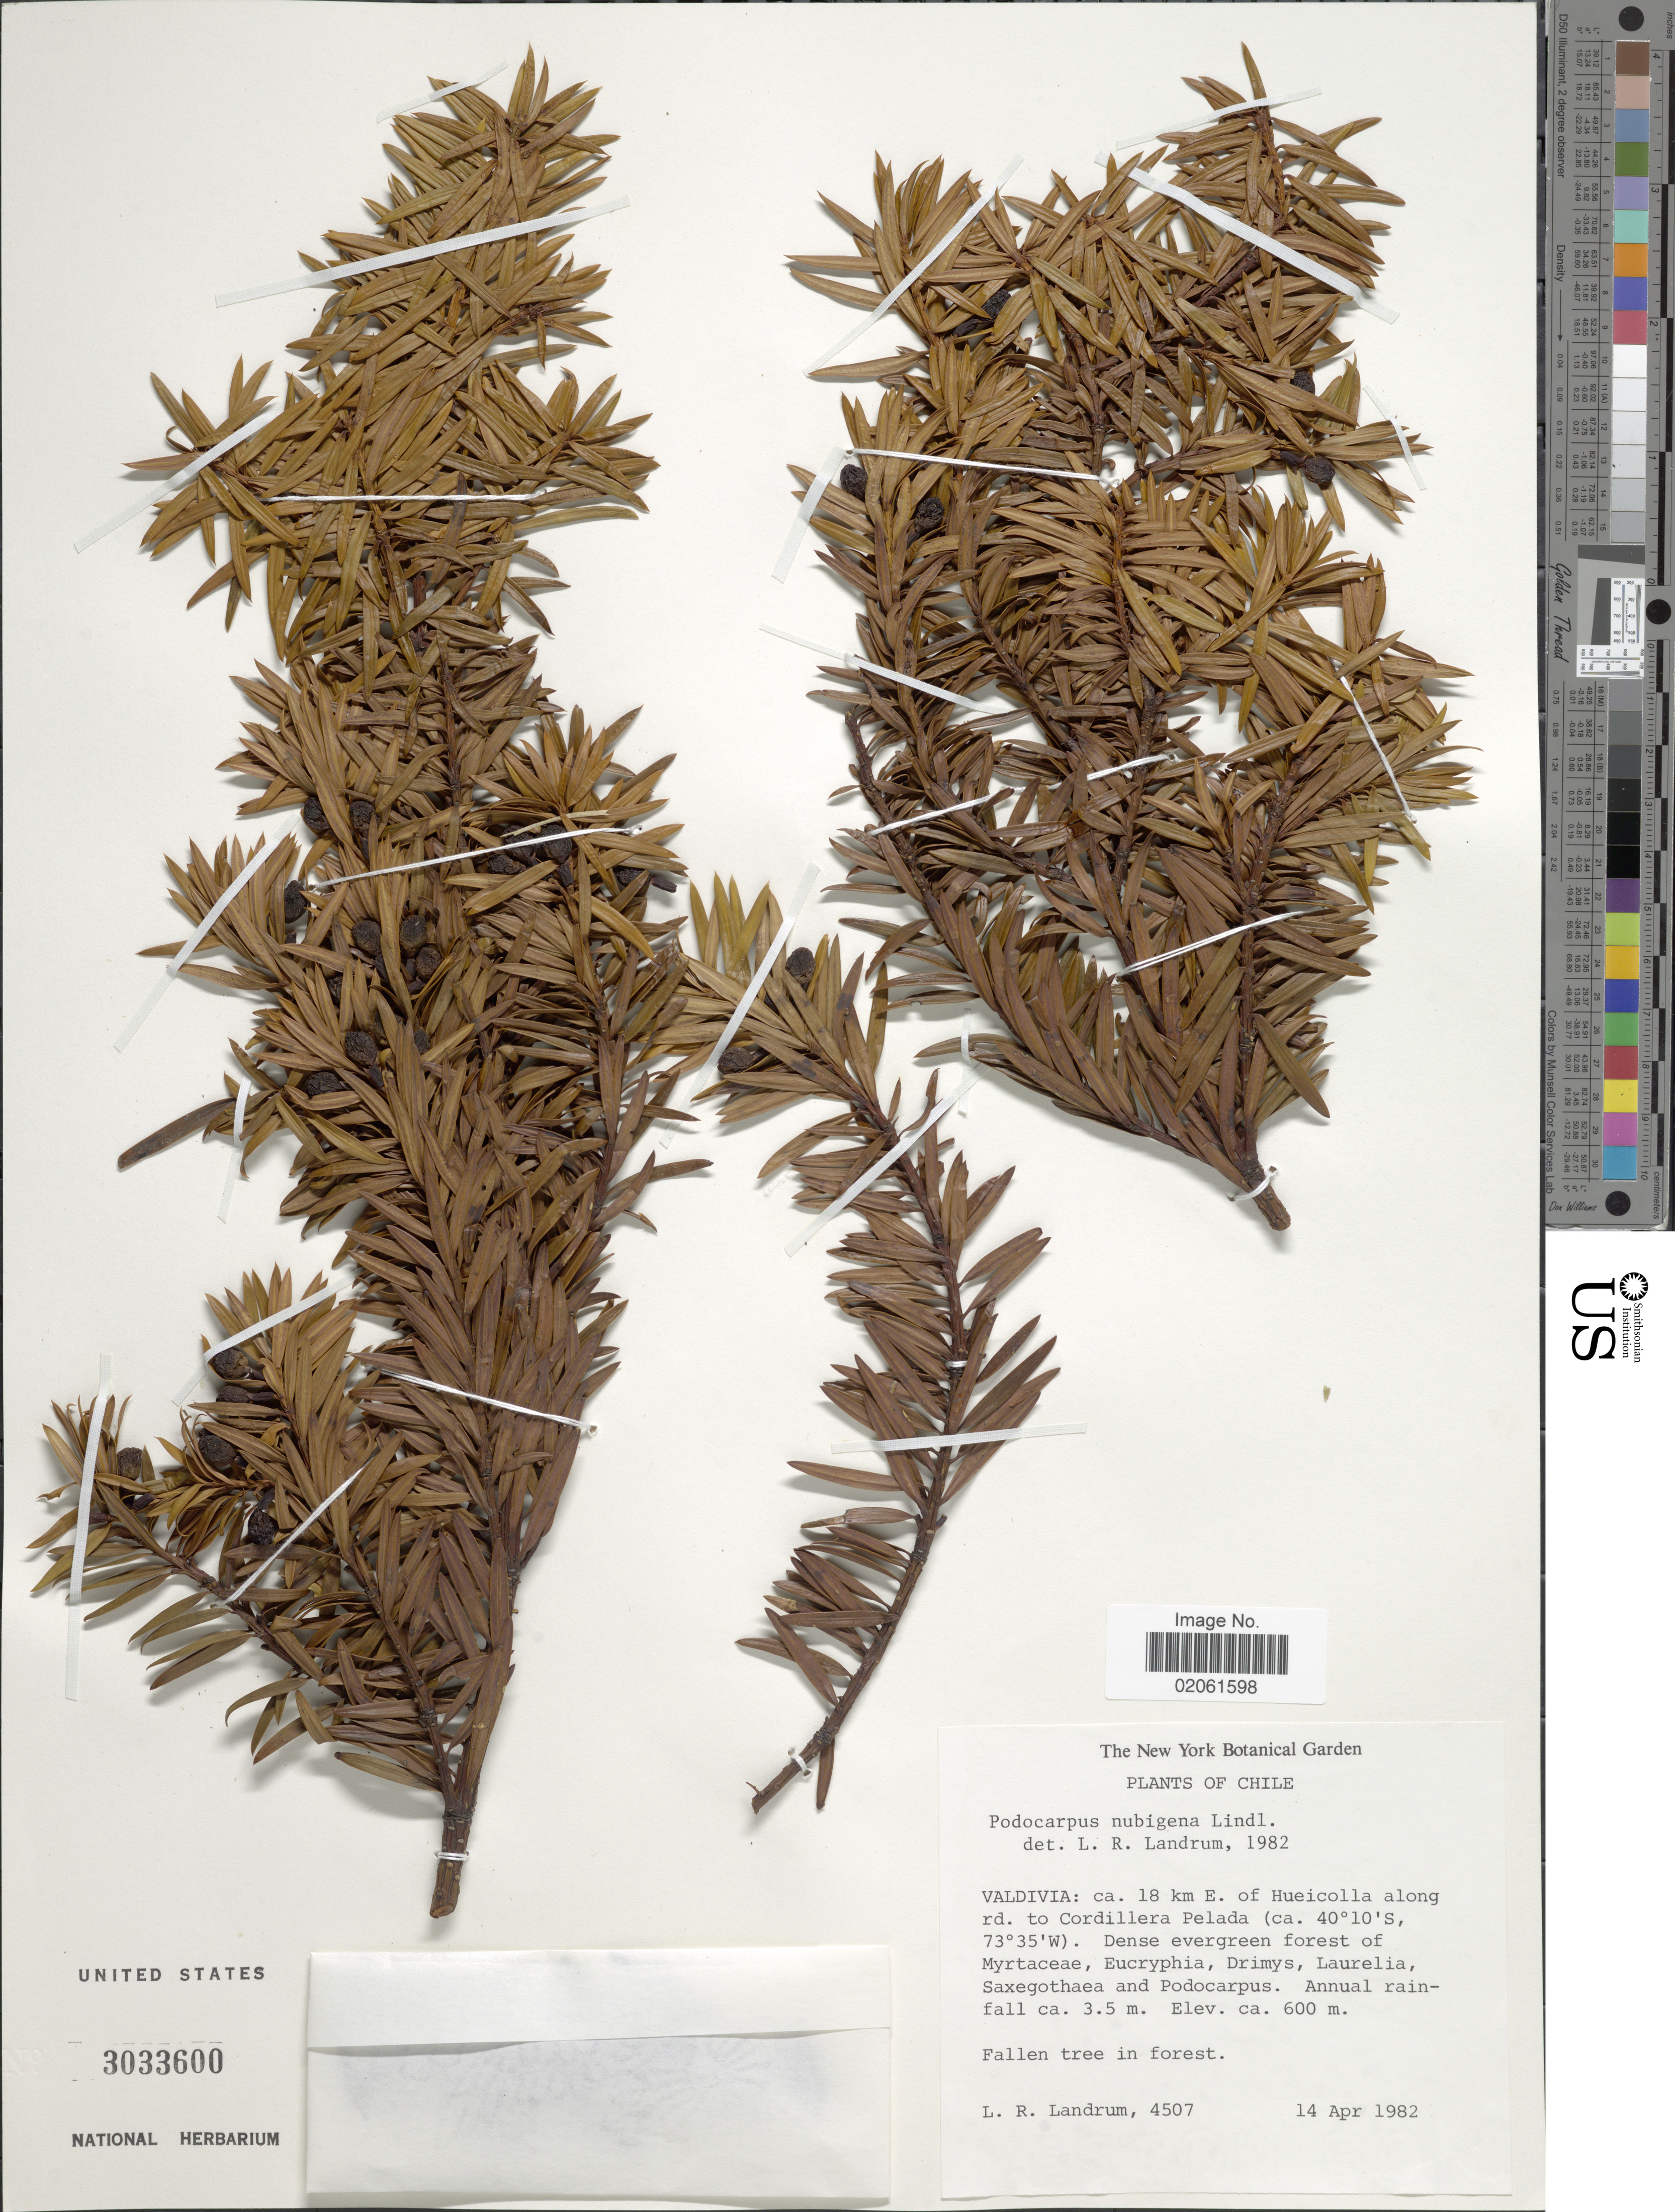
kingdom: Plantae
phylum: Tracheophyta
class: Pinopsida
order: Pinales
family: Podocarpaceae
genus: Podocarpus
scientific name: Podocarpus nubigenus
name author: Lindl.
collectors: L. R. Landrum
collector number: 4507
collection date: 1982-05-14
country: Chile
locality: Valdivia: ca. 18 km E. of Hueicolla along rd. to Cordillera Pelada.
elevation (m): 600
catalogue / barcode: US 3033600